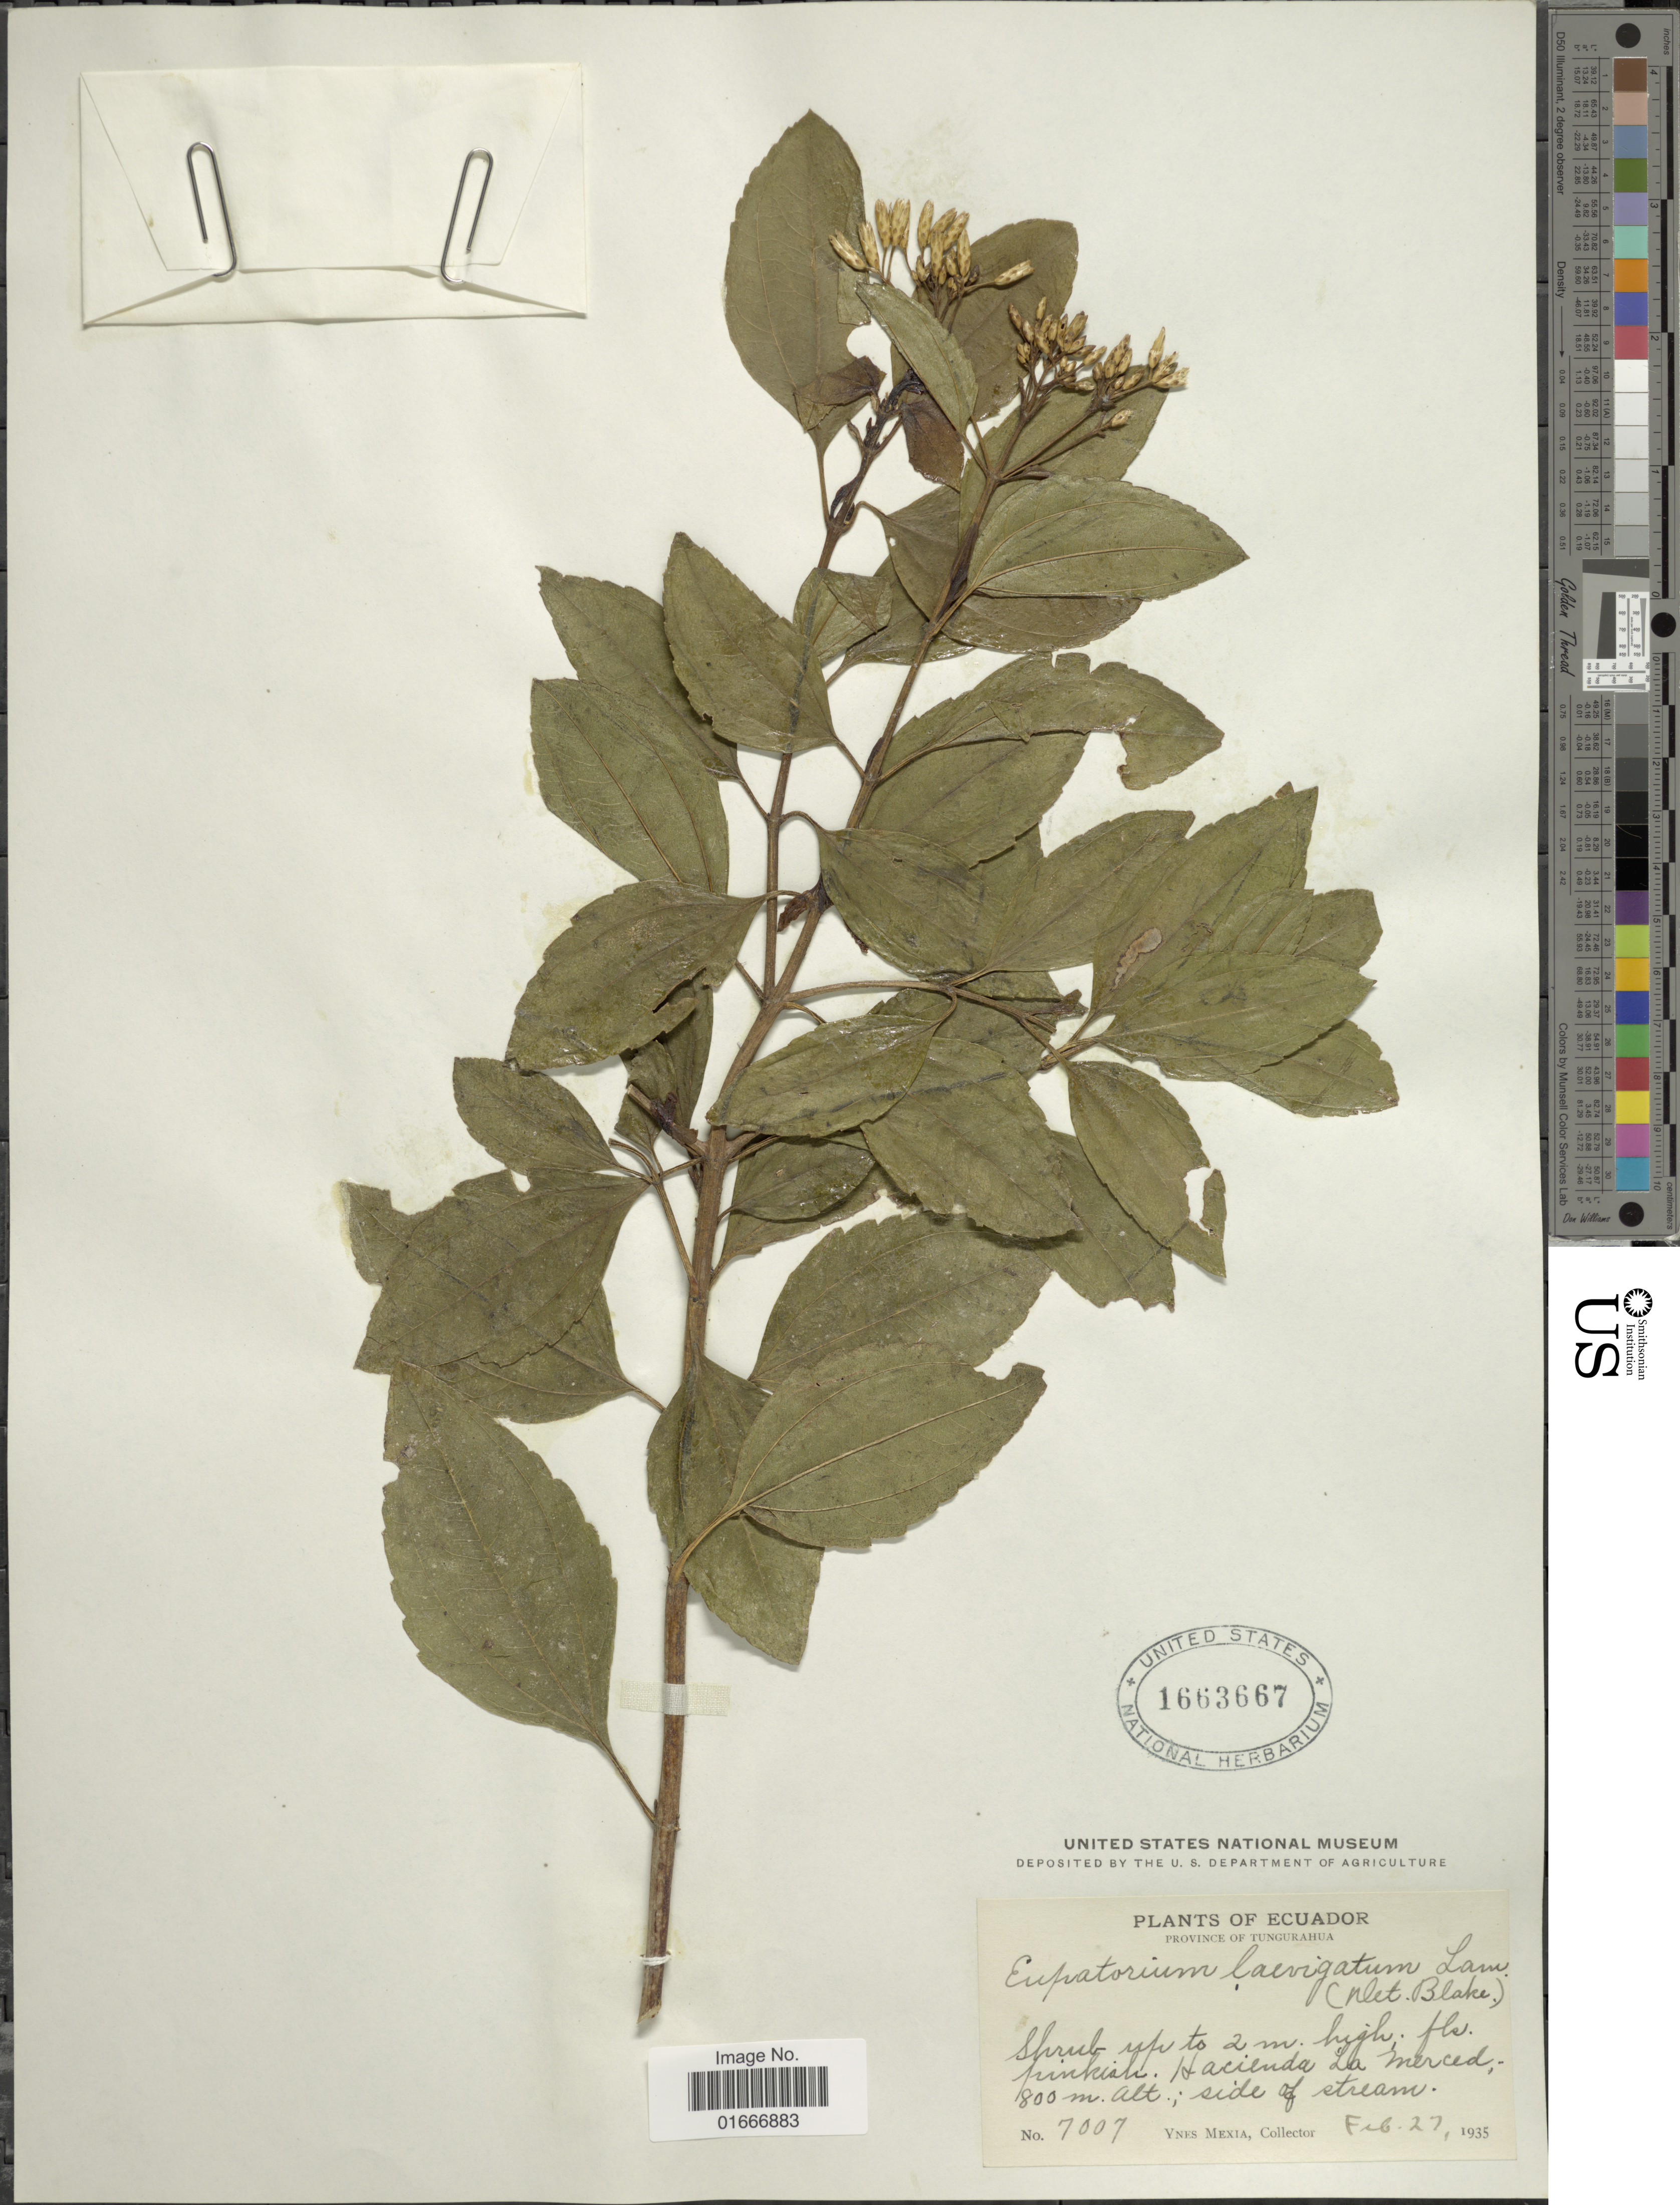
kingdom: Plantae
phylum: Tracheophyta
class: Magnoliopsida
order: Asterales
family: Asteraceae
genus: Chromolaena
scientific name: Chromolaena laevigata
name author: (Lam.) R.M. King & H. Rob.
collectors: Y. Mexia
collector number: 7007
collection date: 1935-02-27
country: Ecuador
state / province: Tungurahua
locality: Ecuador. Province of Tungurahua. hacienda La merced; side of stream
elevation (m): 800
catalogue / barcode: US 1663667